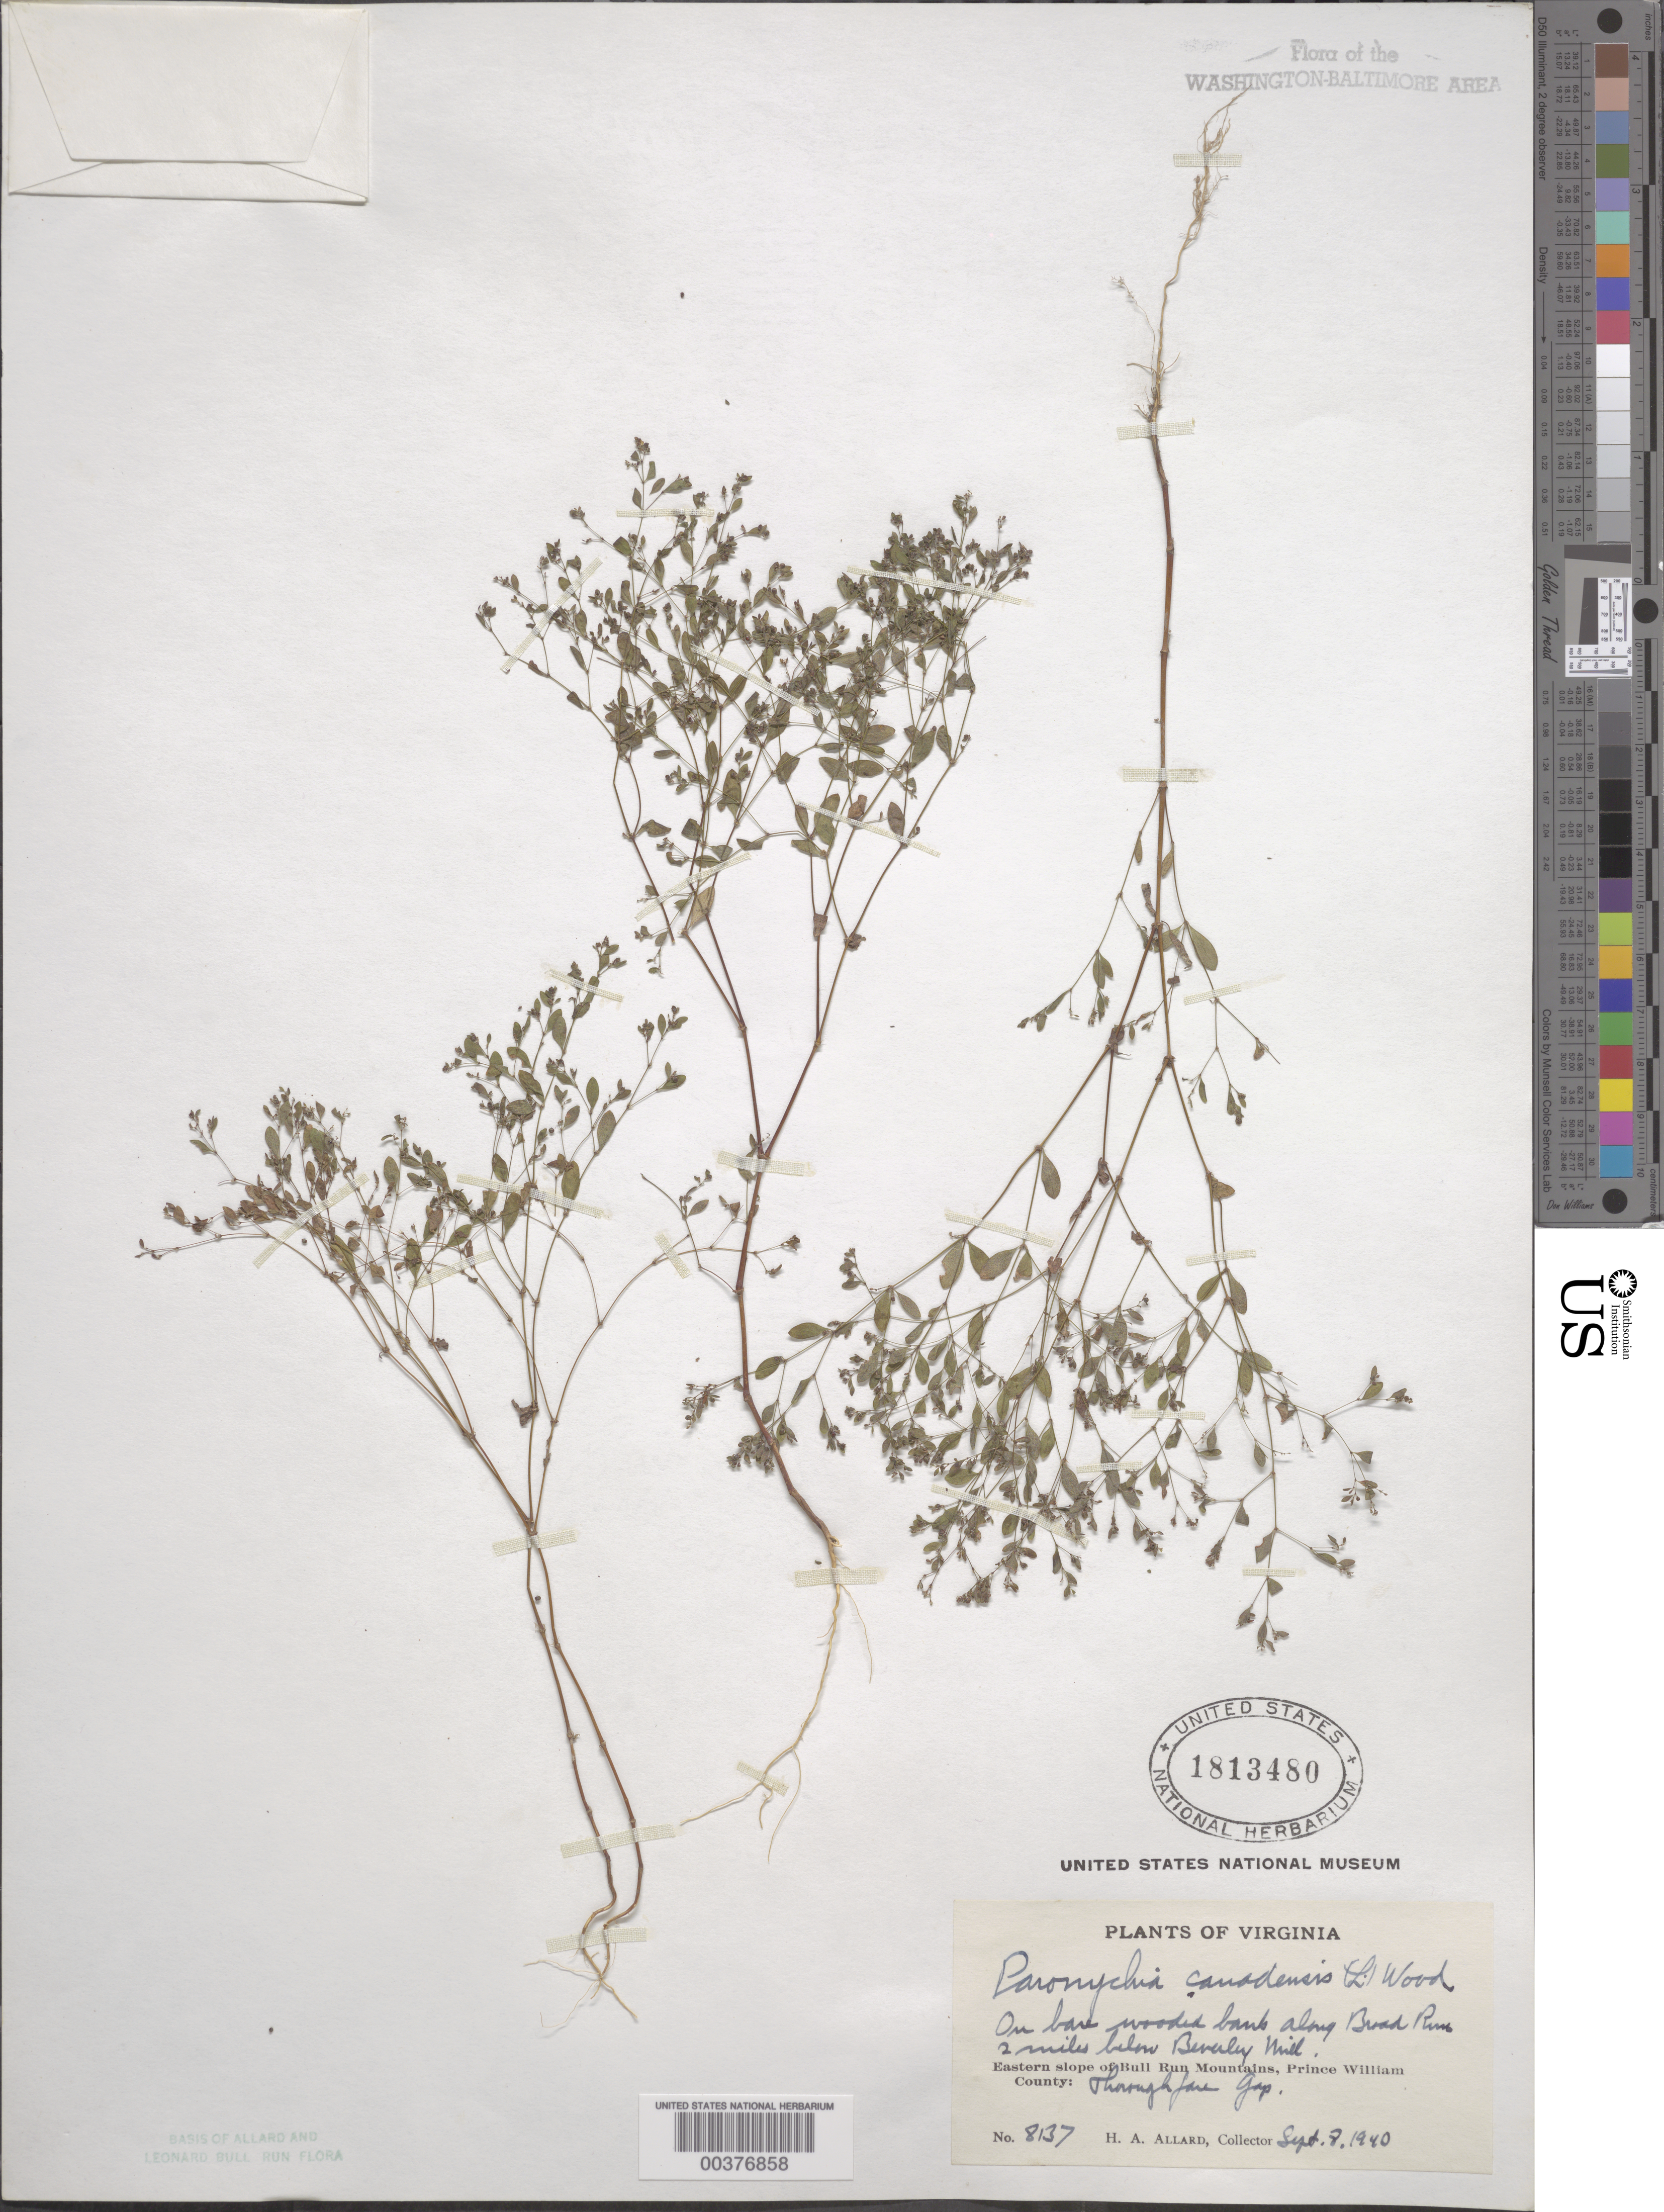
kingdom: Plantae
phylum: Tracheophyta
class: Magnoliopsida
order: Caryophyllales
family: Caryophyllaceae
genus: Paronychia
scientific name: Paronychia canadensis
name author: (L.) Alph. Wood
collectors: H. A. Allard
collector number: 8137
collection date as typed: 08 Sep 1940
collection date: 1940-09-08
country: United States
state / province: Virginia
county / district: Prince William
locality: Broad Run below Beverley Mill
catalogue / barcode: US 1813480